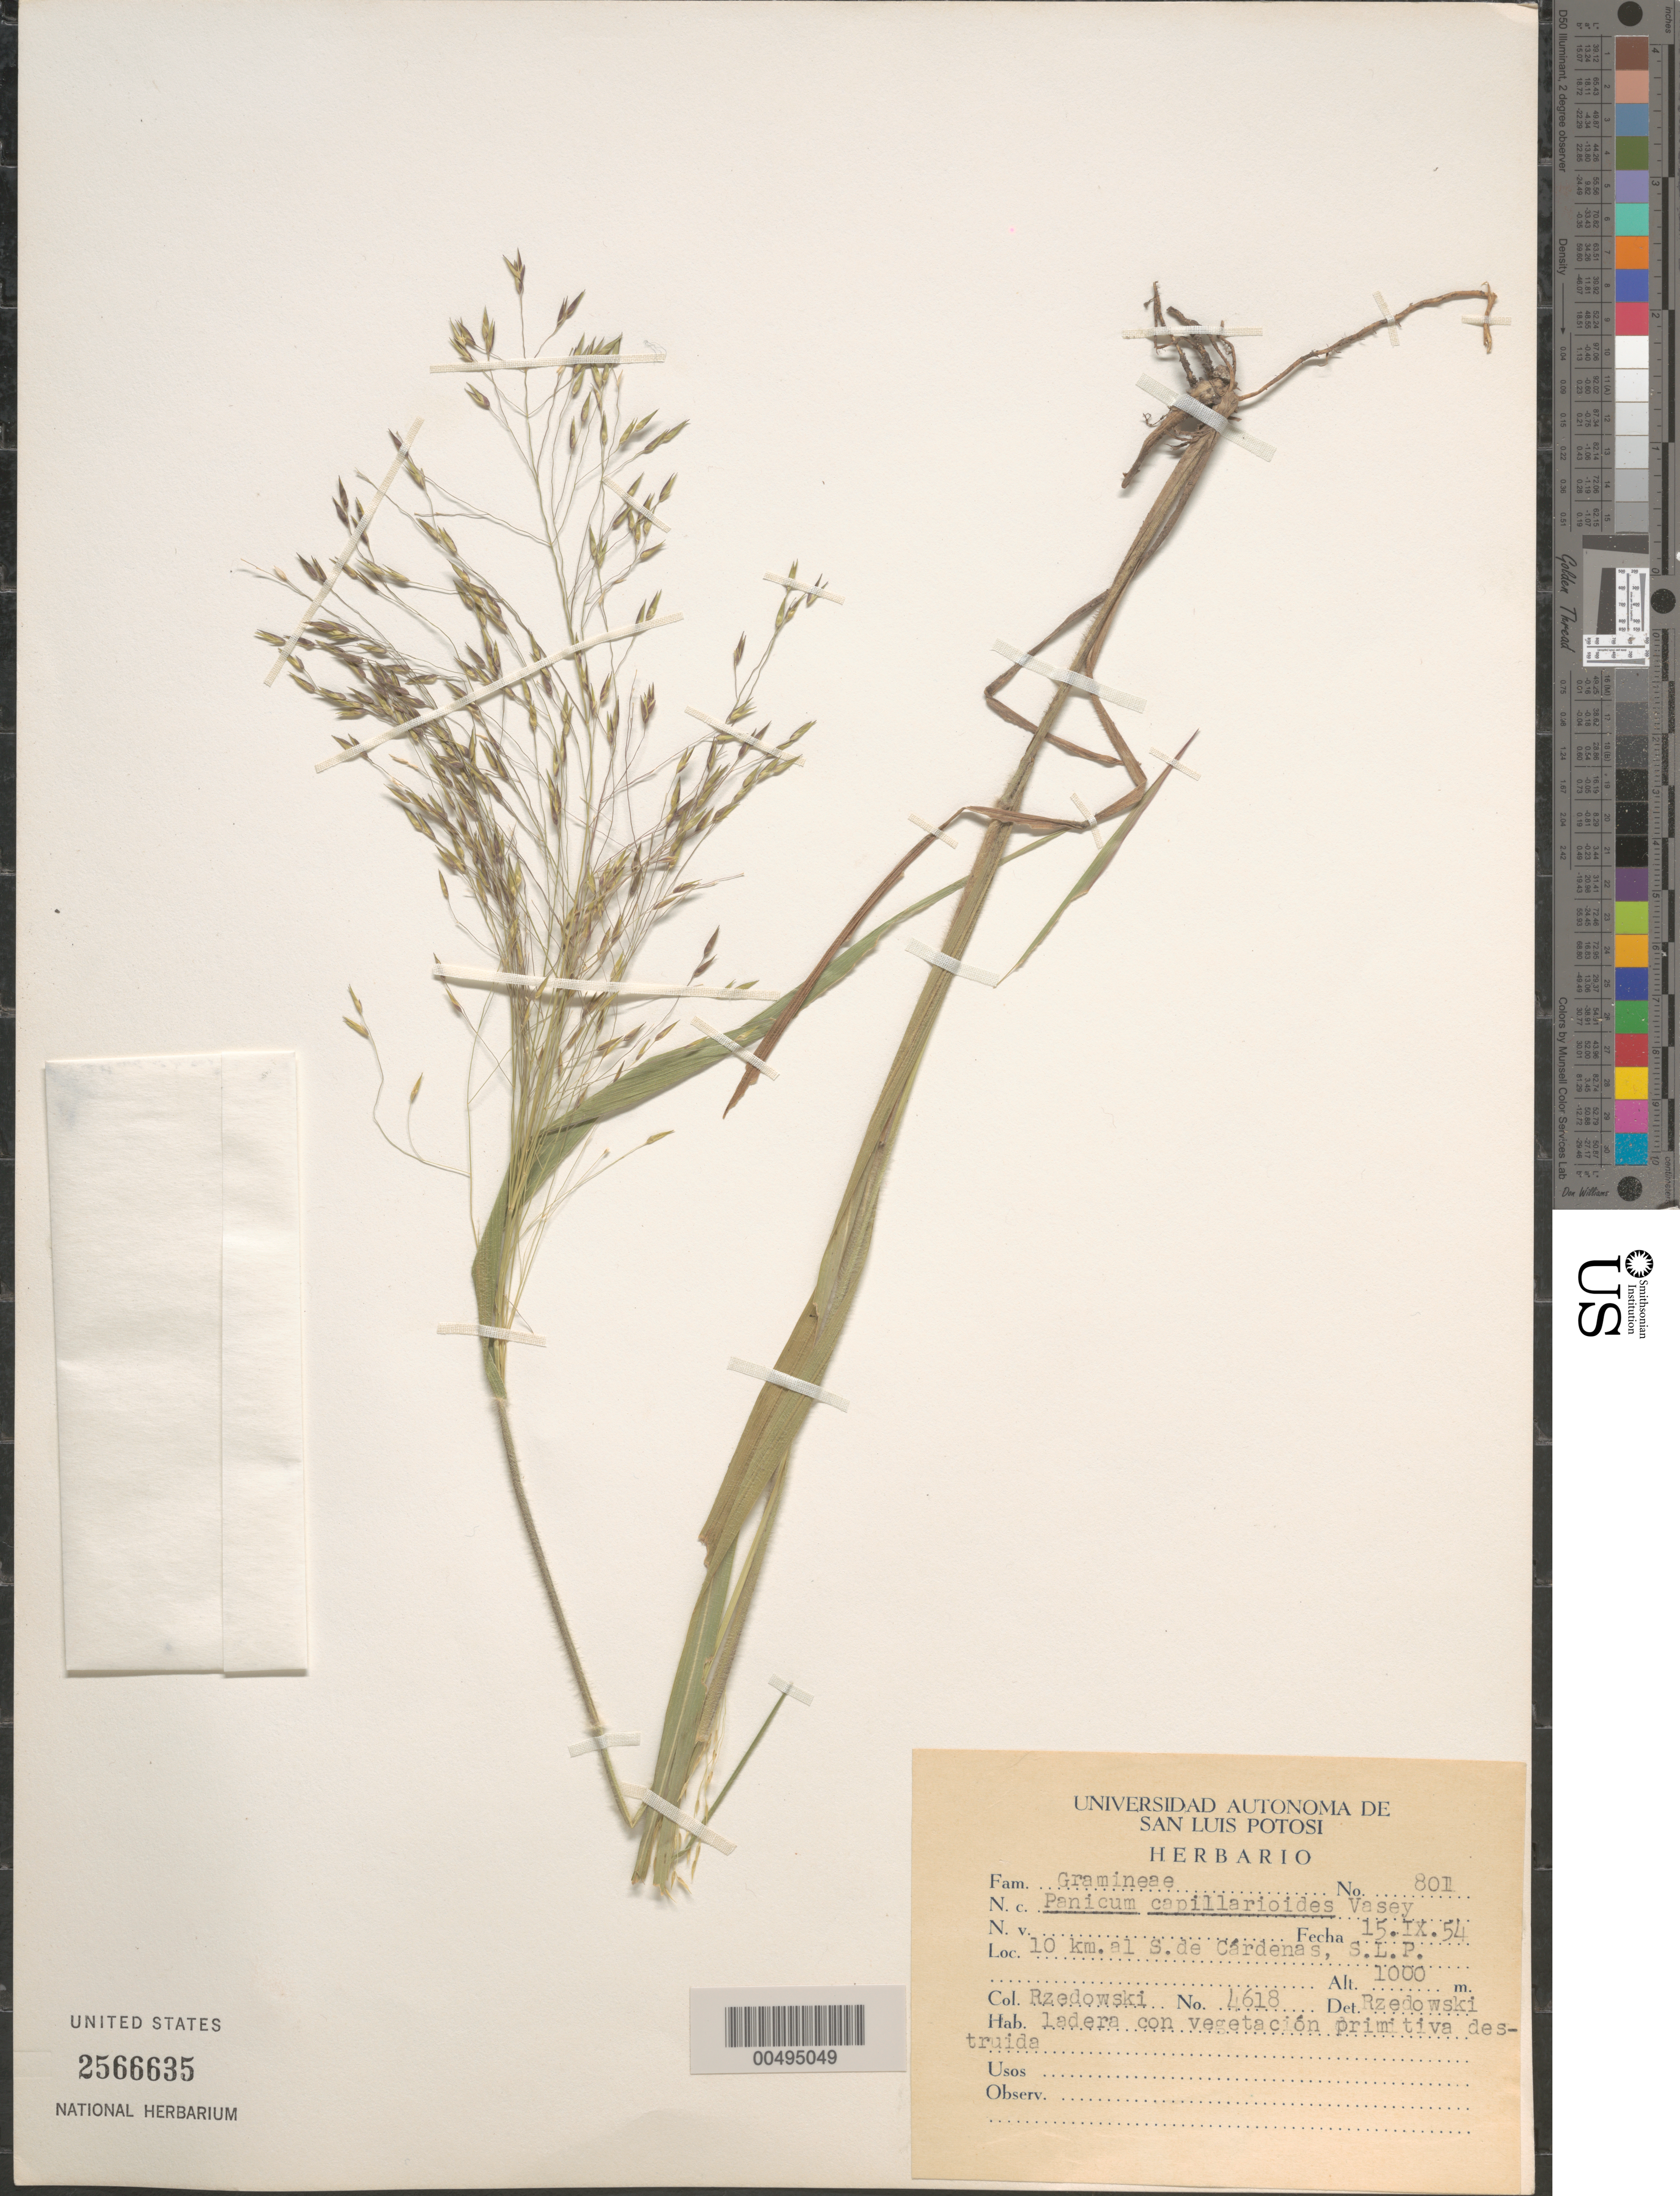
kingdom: Plantae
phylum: Tracheophyta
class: Liliopsida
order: Poales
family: Poaceae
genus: Panicum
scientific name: Panicum capillarioides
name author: Vasey in J.M. Coult.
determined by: Rzedowski, J.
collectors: J. Rzedowski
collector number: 4618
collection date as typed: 15 Sep 1954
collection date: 1954-09-15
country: Mexico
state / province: San Luis Potosi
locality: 10 km al S de Cárdenas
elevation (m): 1000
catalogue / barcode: US 2566635